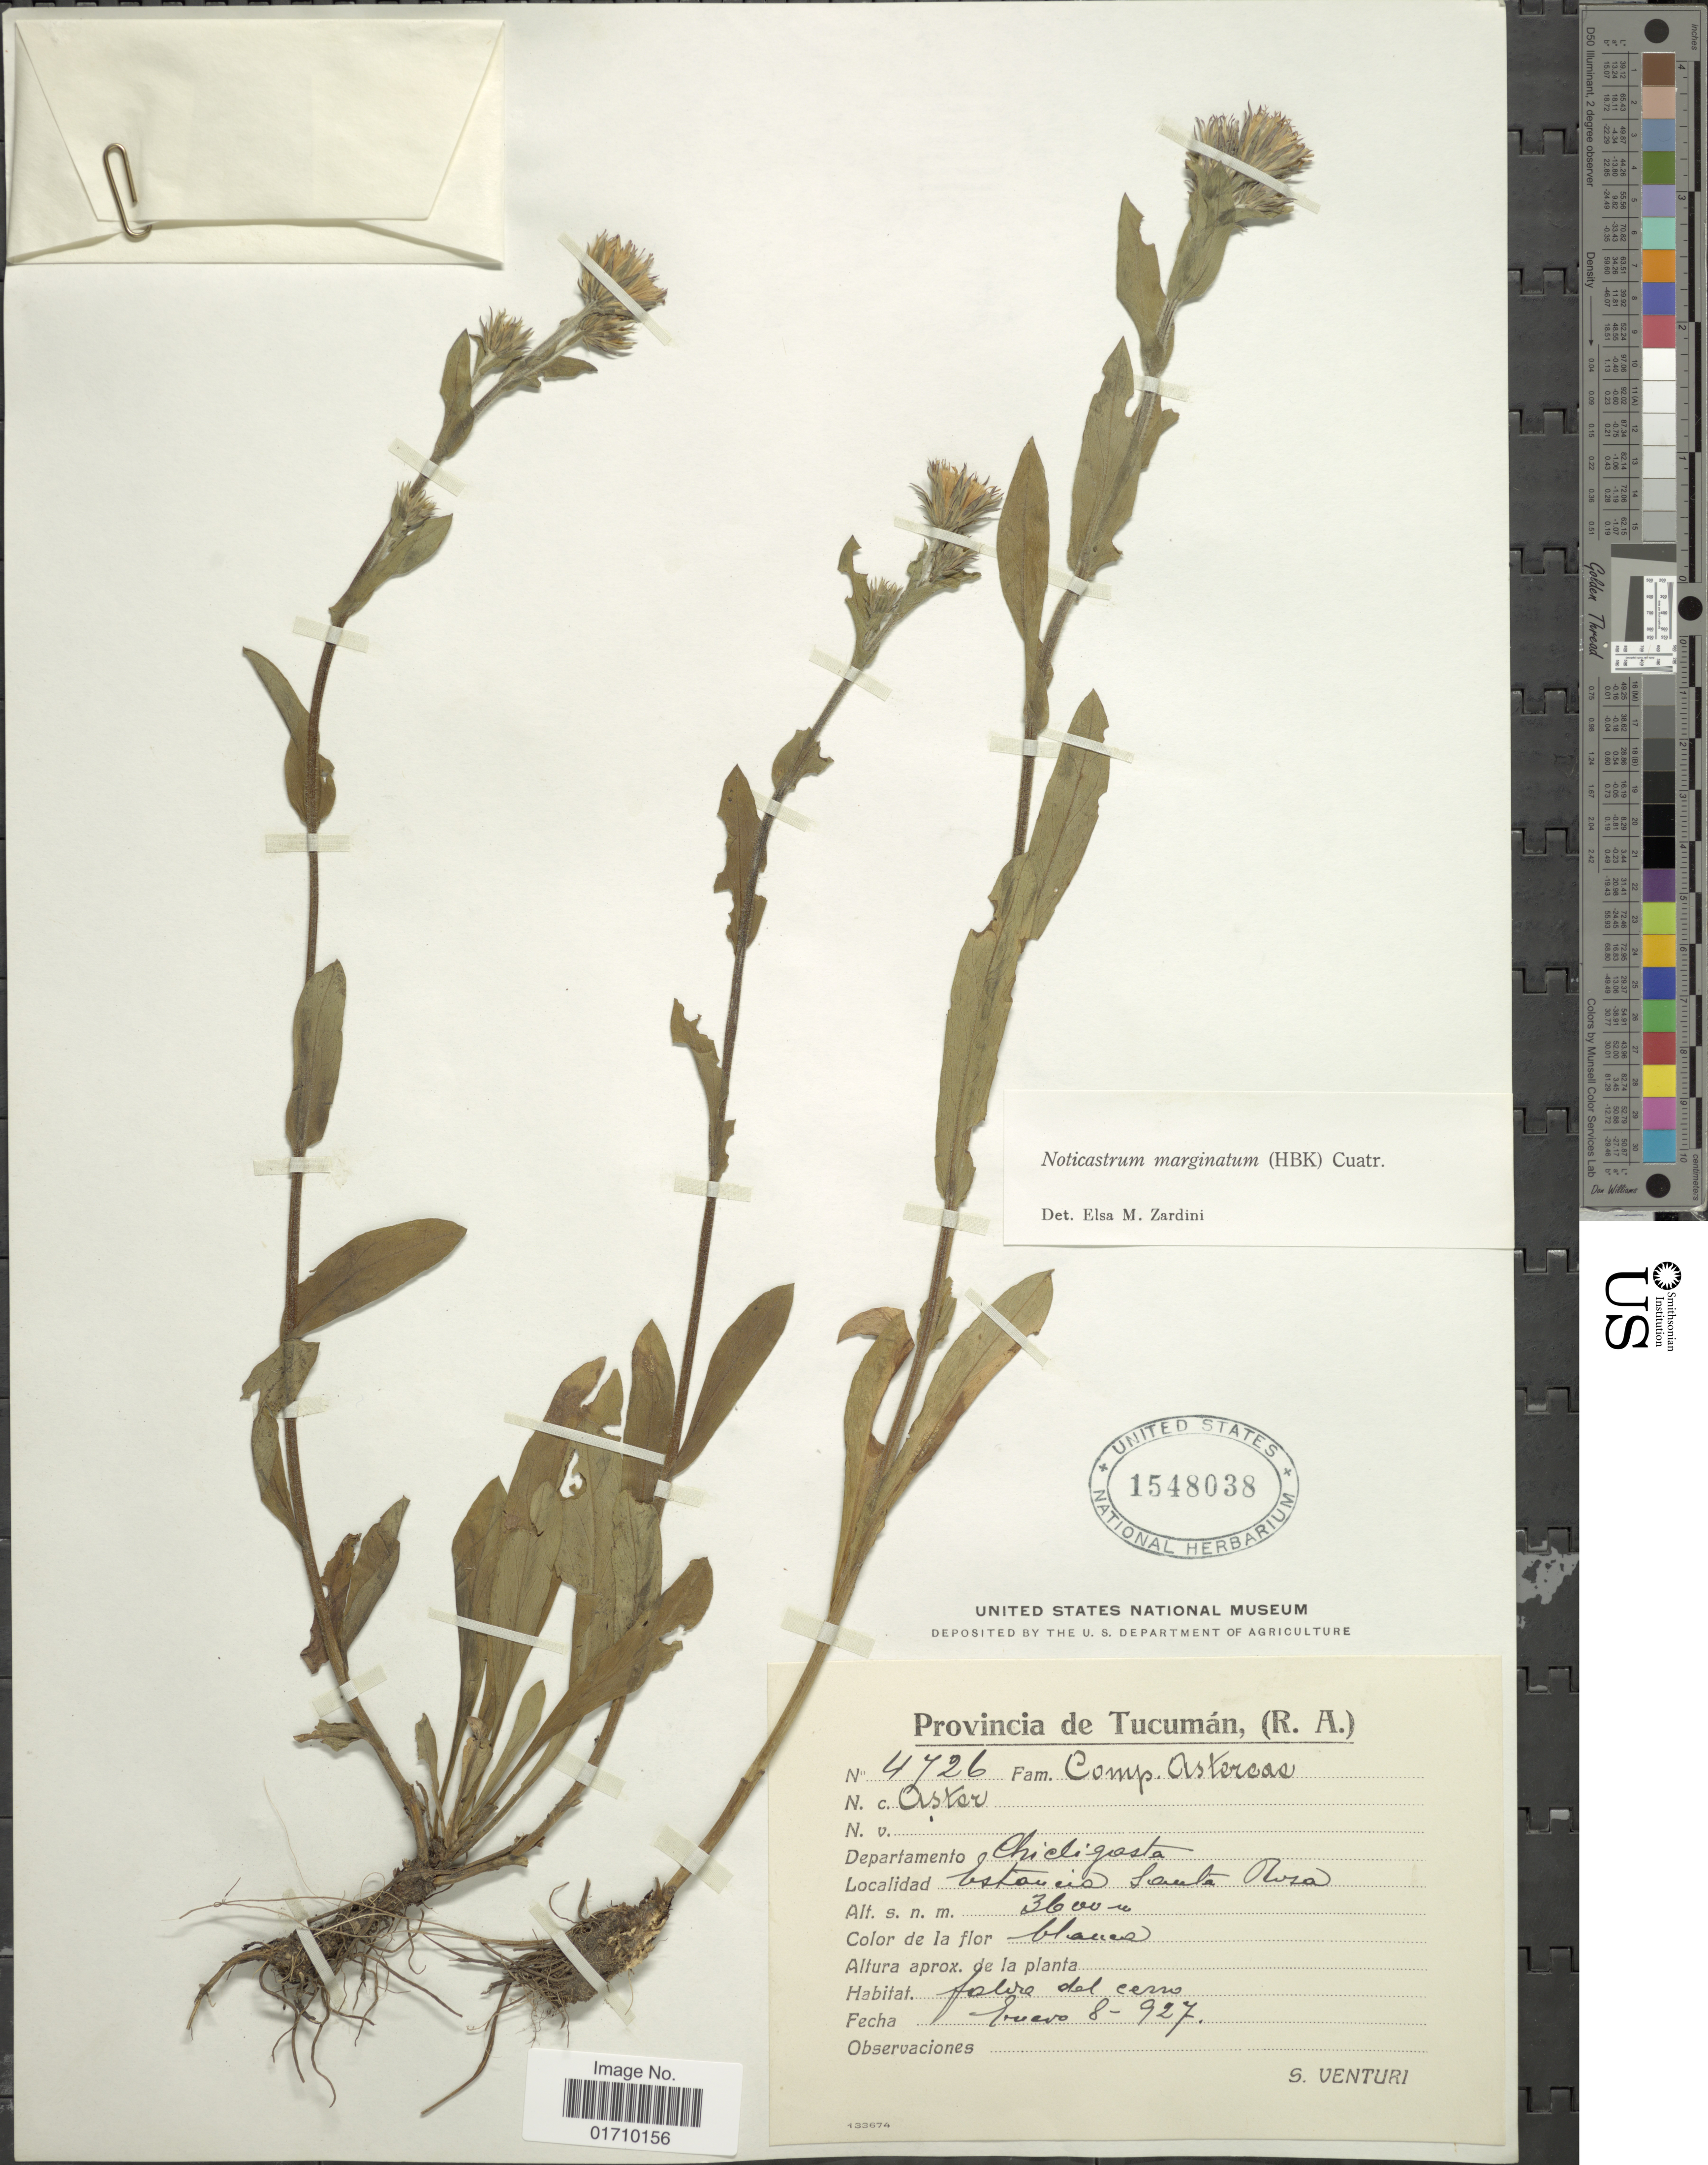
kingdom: Plantae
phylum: Tracheophyta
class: Magnoliopsida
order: Asterales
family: Asteraceae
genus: Noticastrum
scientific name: Noticastrum marginatum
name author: (Kunth) Cuatrec.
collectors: S. Venturi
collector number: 4726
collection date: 1927-01-08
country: Argentina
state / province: Tucuman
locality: Departamento Chicligasta, Estancia Santa Rosa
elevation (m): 3600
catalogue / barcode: US 1548038